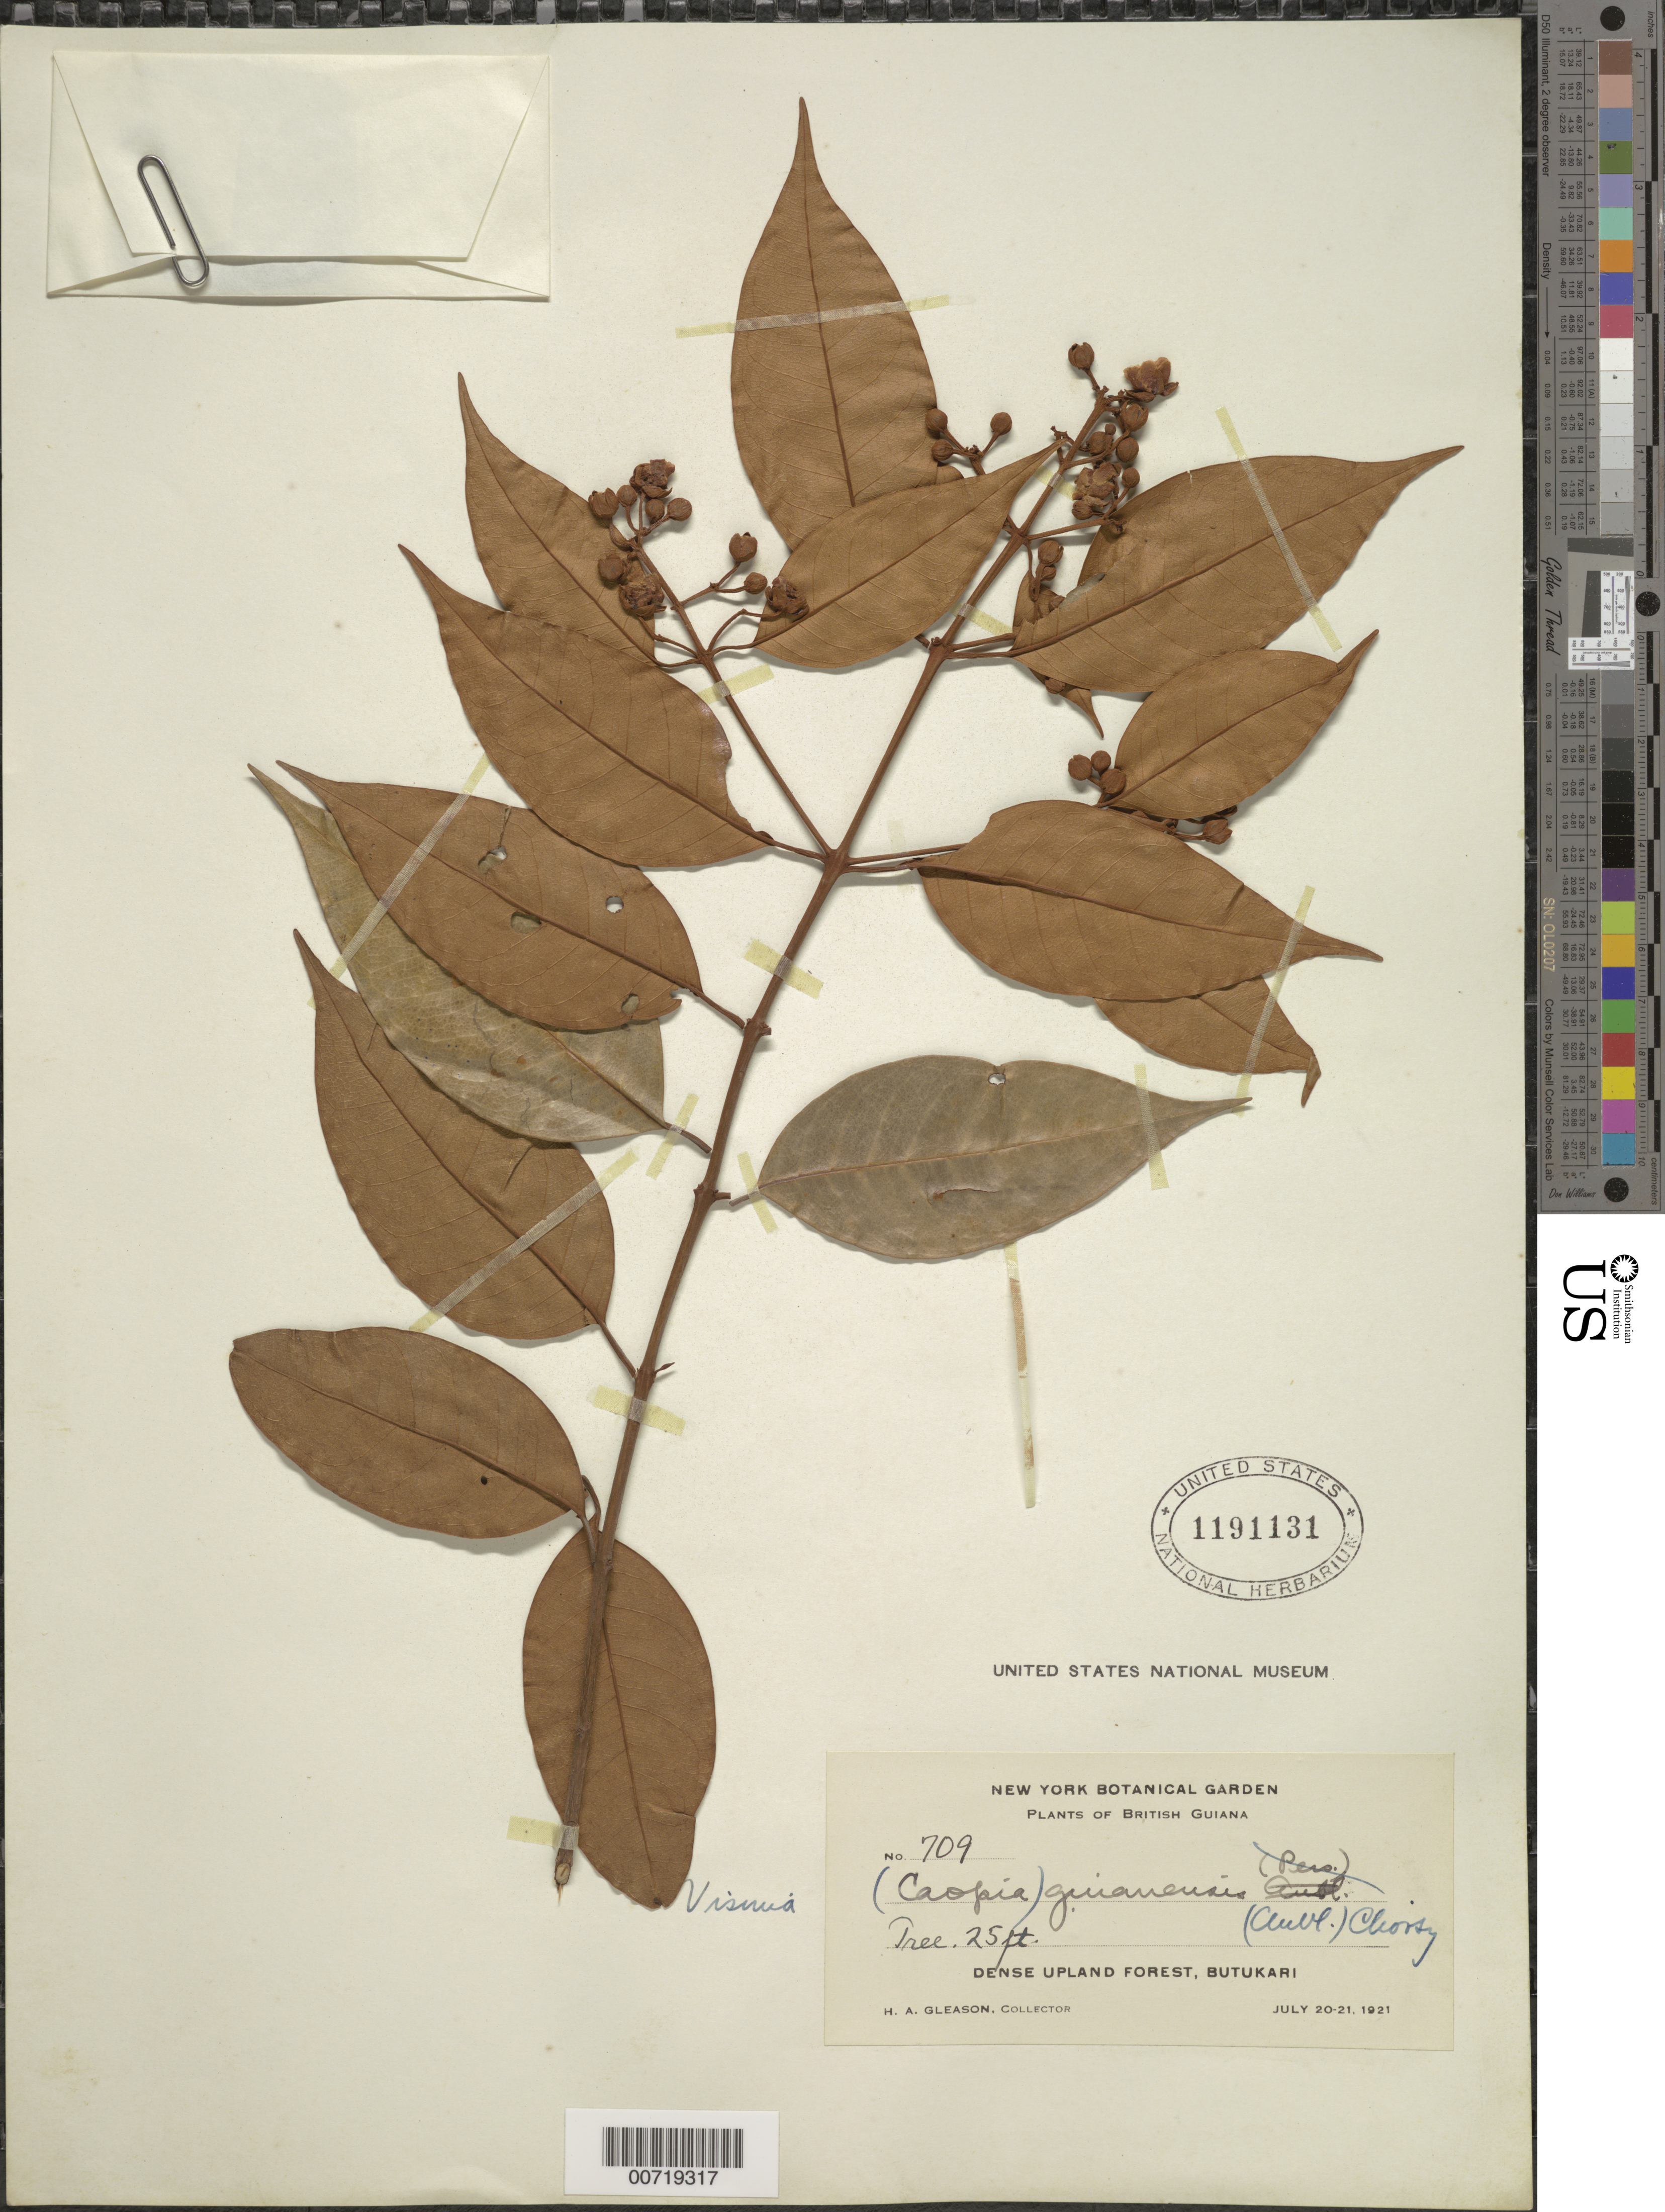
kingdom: Plantae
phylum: Tracheophyta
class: Magnoliopsida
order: Malpighiales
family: Hypericaceae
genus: Vismia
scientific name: Vismia guianensis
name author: (Aubl.) Pers.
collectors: H. A. Gleason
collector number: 709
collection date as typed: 20-Jul-21 to 21-Jul-21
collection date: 1921-07-20/1921-07-21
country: Guyana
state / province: U. Demerara-Berbice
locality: Butukari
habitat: Dense upland forest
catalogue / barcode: US 1191131